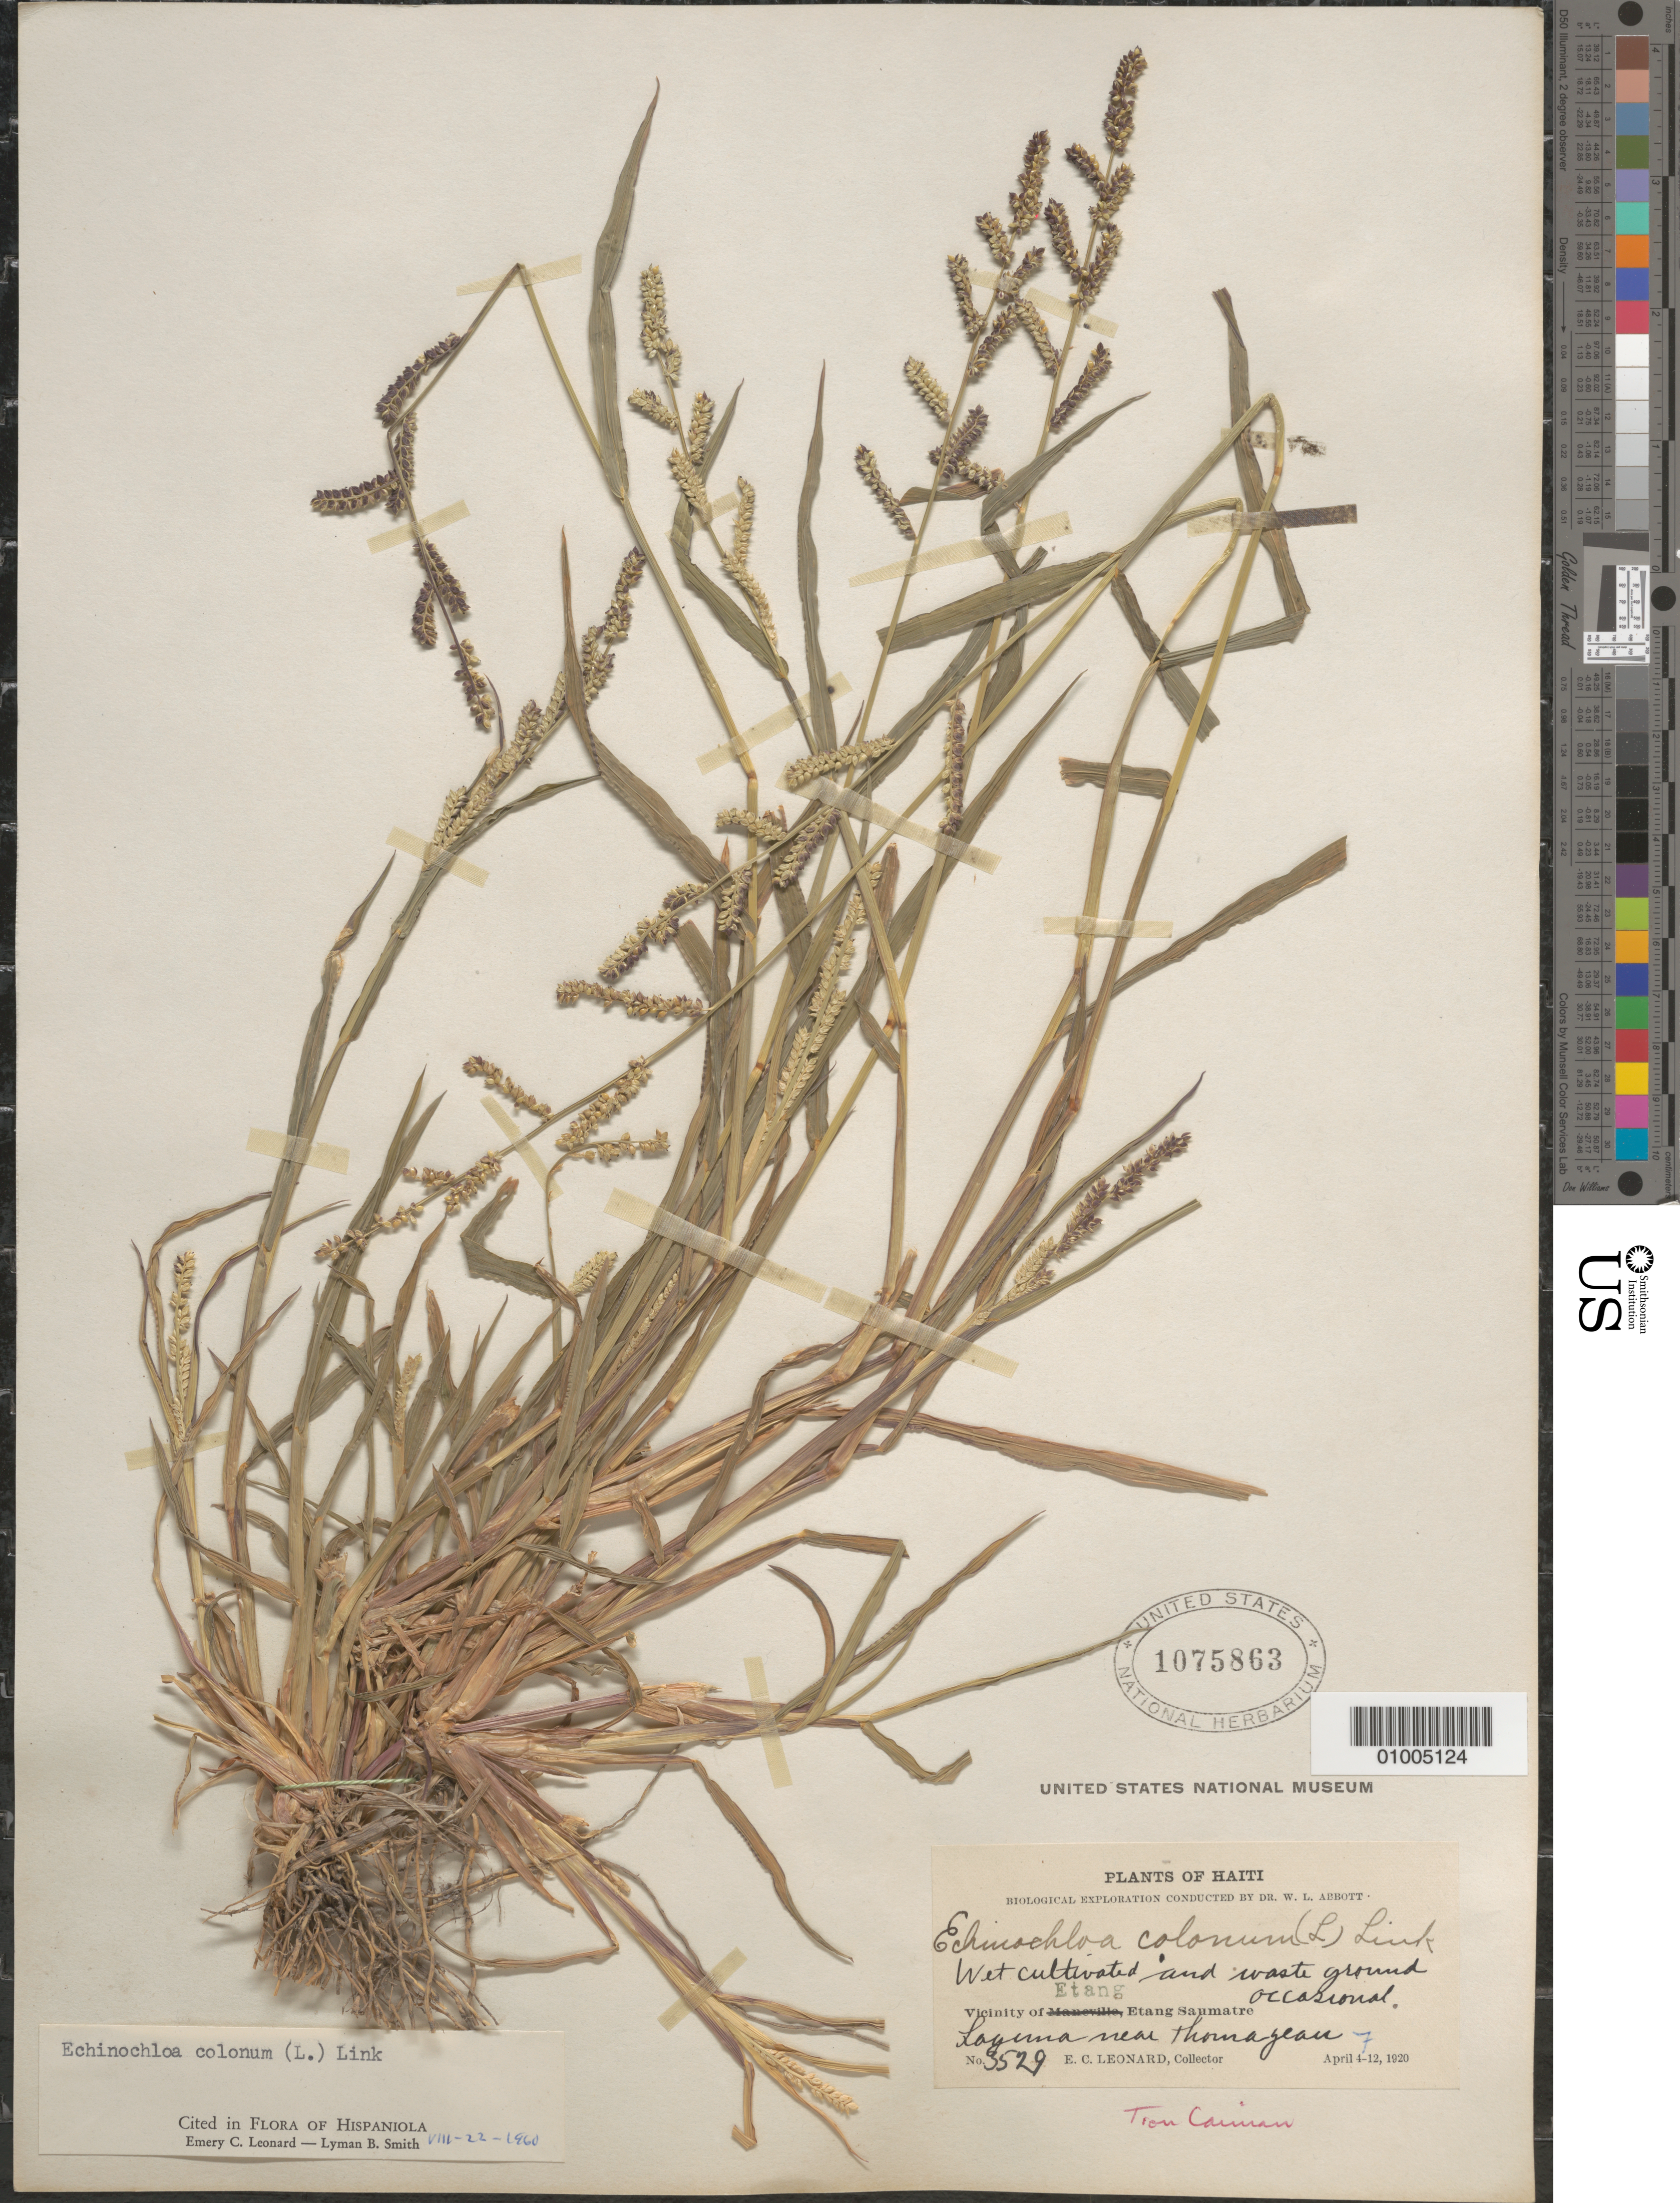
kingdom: Plantae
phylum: Tracheophyta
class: Liliopsida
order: Poales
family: Poaceae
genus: Echinochloa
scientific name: Echinochloa colona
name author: (L.) Link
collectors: E. C. Leonard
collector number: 3529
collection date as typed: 04 Apr 1920 to 12 Apr 1920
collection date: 1920-04-04/1920-04-12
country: Haiti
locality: Vicinity of Etang Saumatre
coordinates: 0 N, 0 E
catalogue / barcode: US 1075863